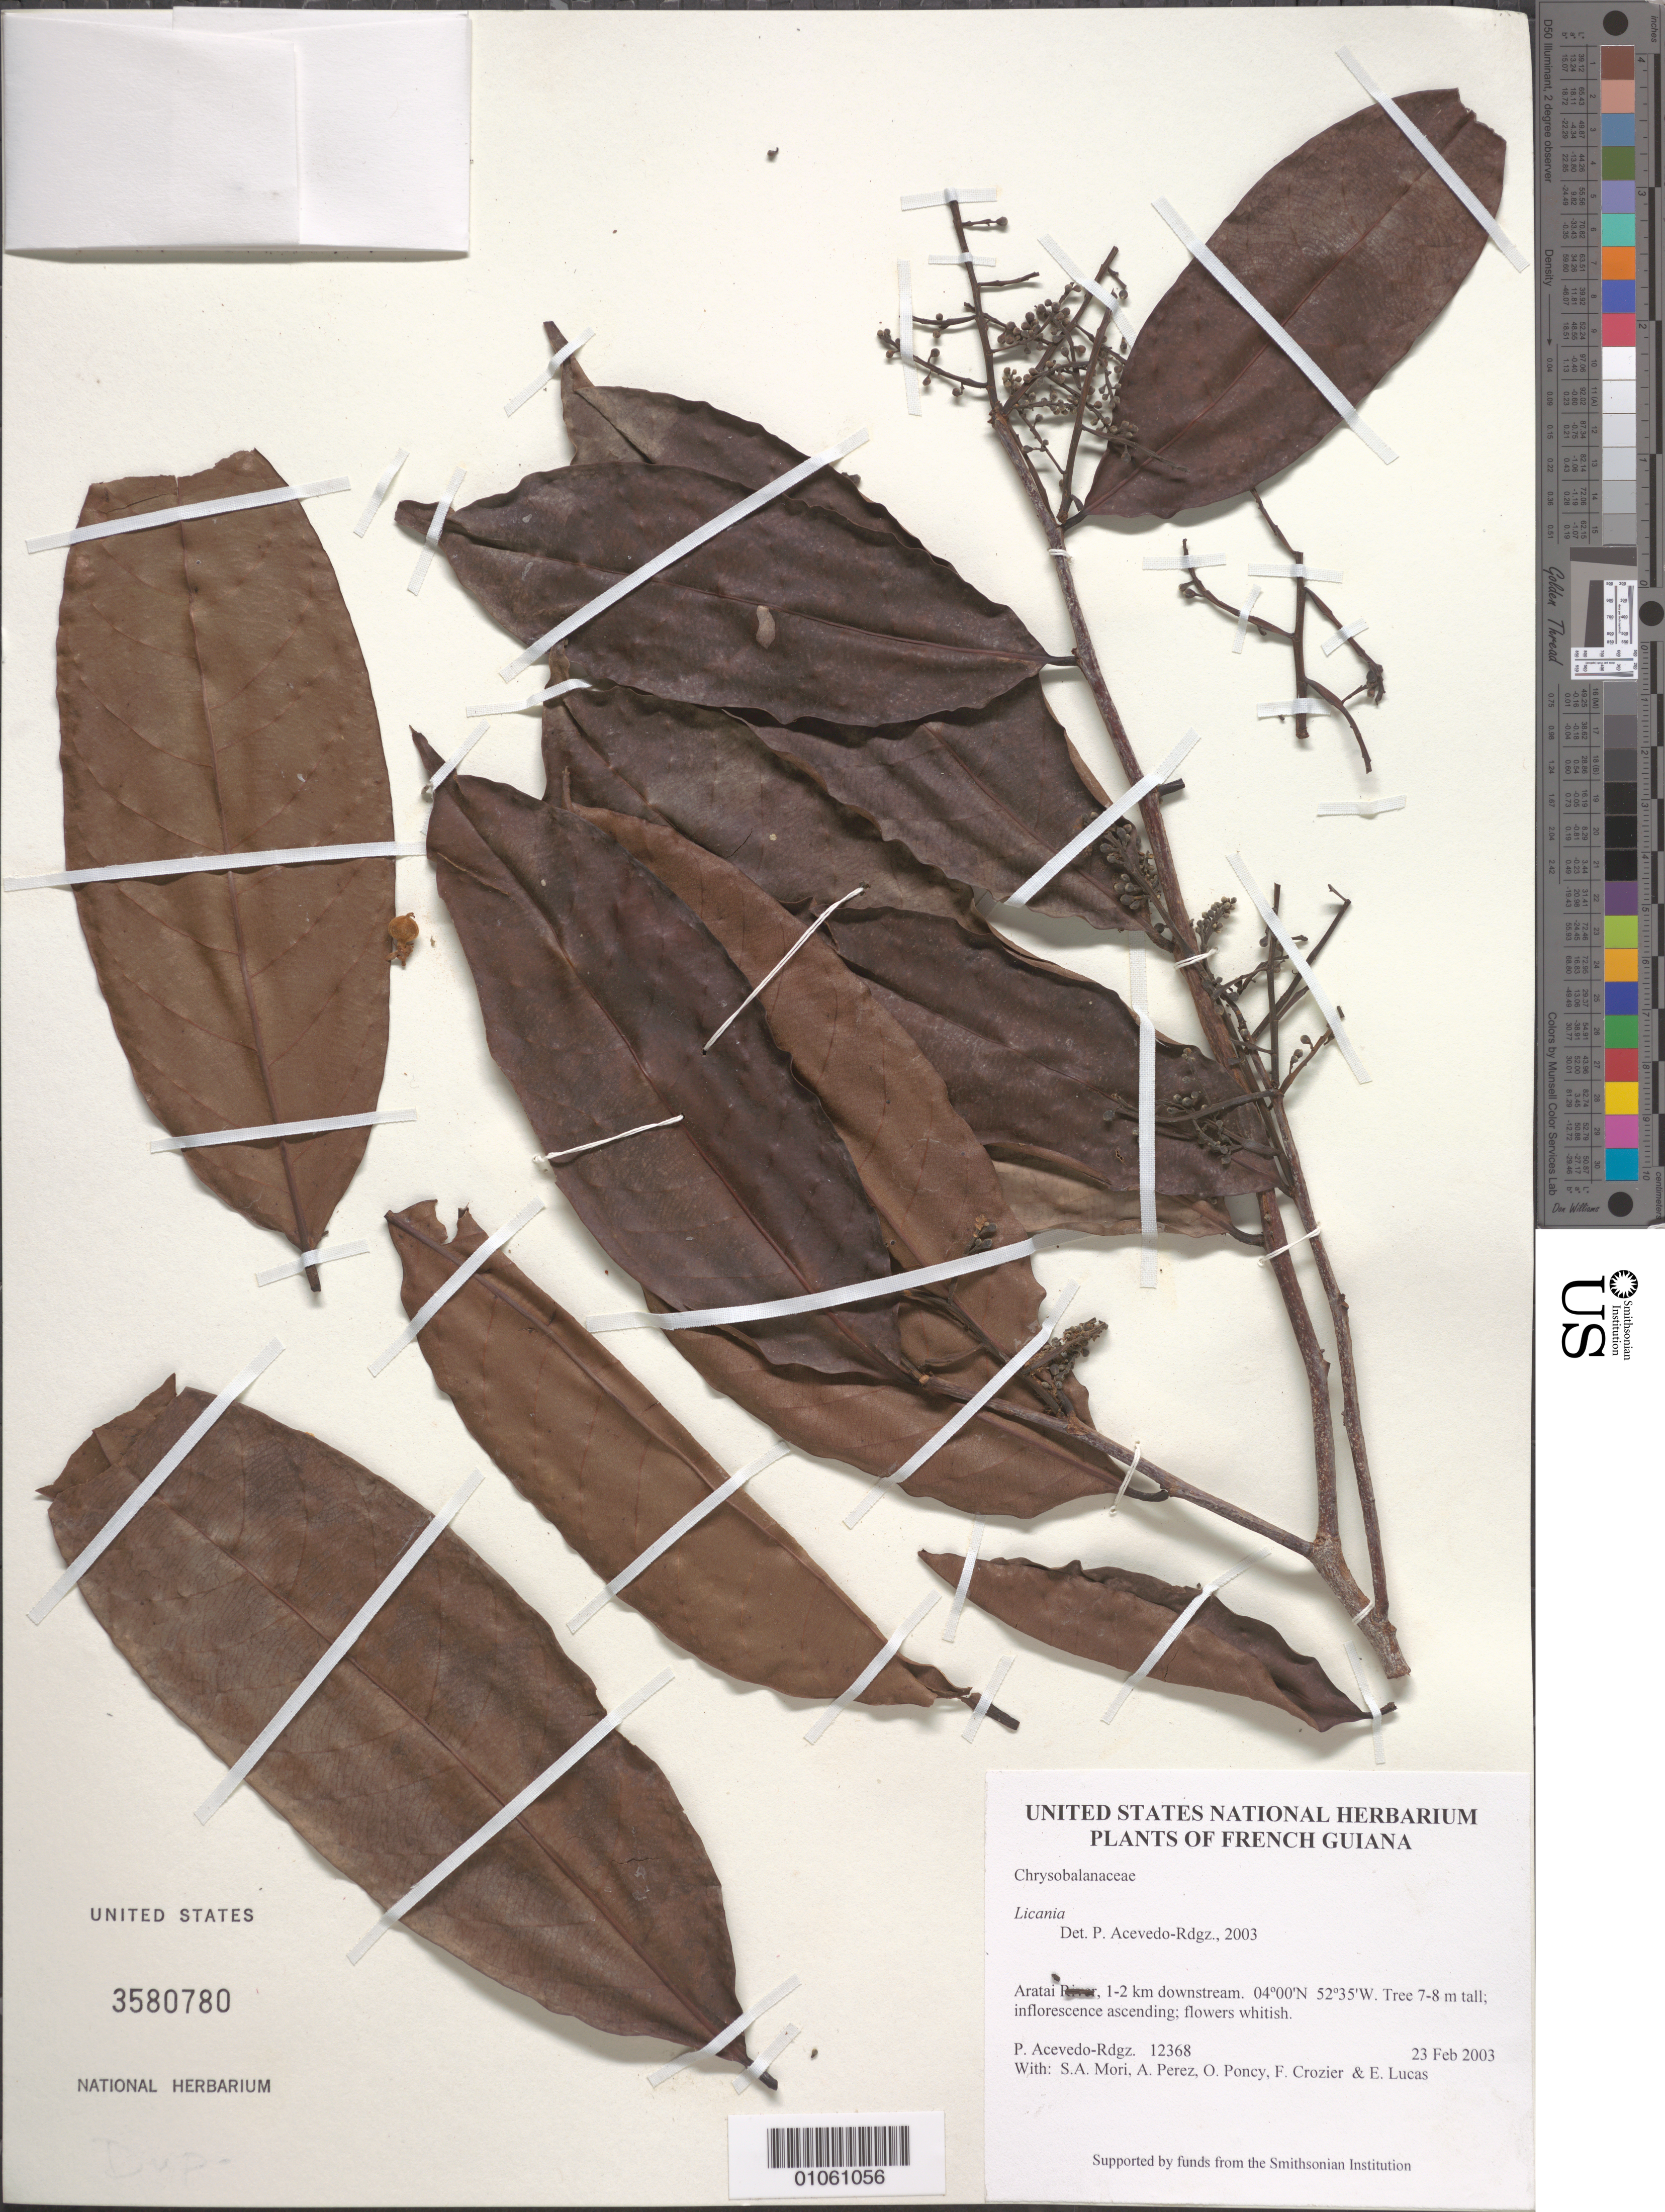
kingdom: Plantae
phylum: Tracheophyta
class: Magnoliopsida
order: Malpighiales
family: Chrysobalanaceae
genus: Licania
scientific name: Licania sp.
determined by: Acevedo-Rodríguez, P., (BOT), Smithsonian Institution - National Museum of Natural History (UNITED STATES)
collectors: P. Acevedo-Rodr., S. Mori, A. Perez, O. Poncy, F. Crozier & E. Lucas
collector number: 12368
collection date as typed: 23 Feb 2003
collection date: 2003-02-23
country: French Guiana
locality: Aratai River, 1-2 km downstream.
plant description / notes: US, CAY, NY; US, NY, K, MO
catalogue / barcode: US 3580780